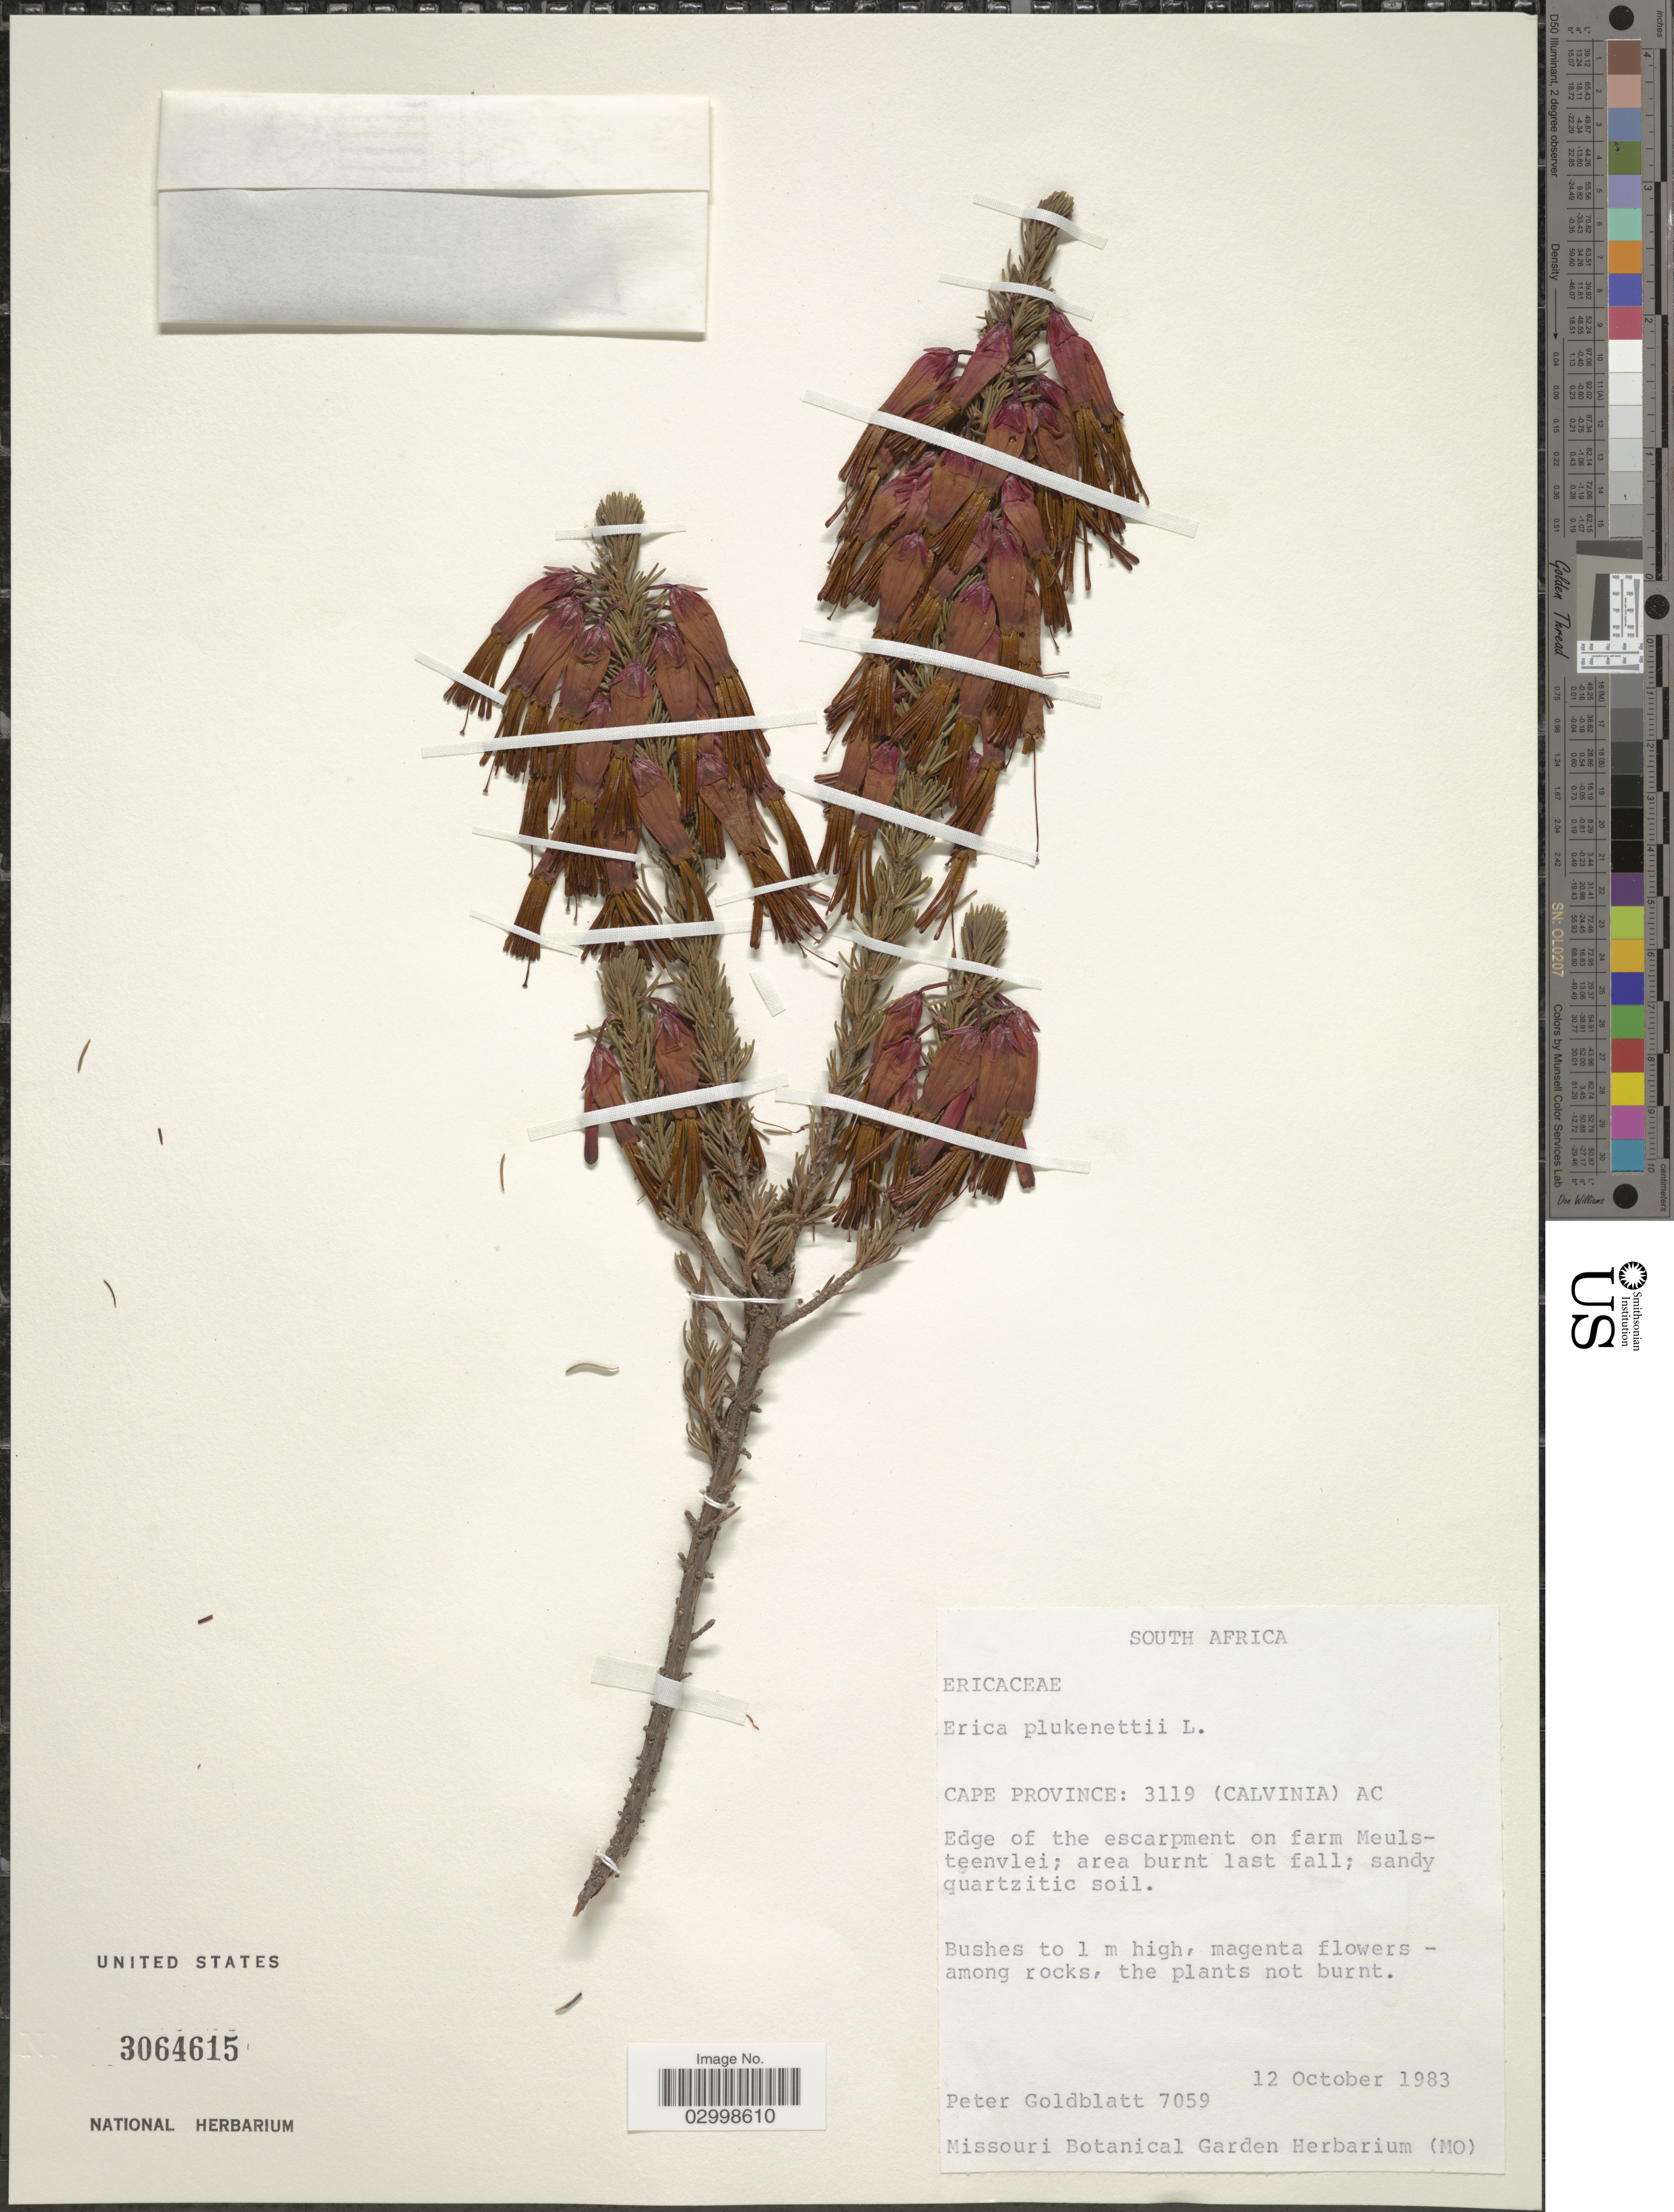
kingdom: Plantae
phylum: Tracheophyta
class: Magnoliopsida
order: Ericales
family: Ericaceae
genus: Erica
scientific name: Erica plukenetii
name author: L.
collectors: P. Goldblatt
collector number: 7059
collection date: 1983-10-12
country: South Africa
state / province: Northern Cape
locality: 3119 (Calvinia) AC, Edge of the escarpment on farm Meulsteenvlei.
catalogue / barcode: US 3064615